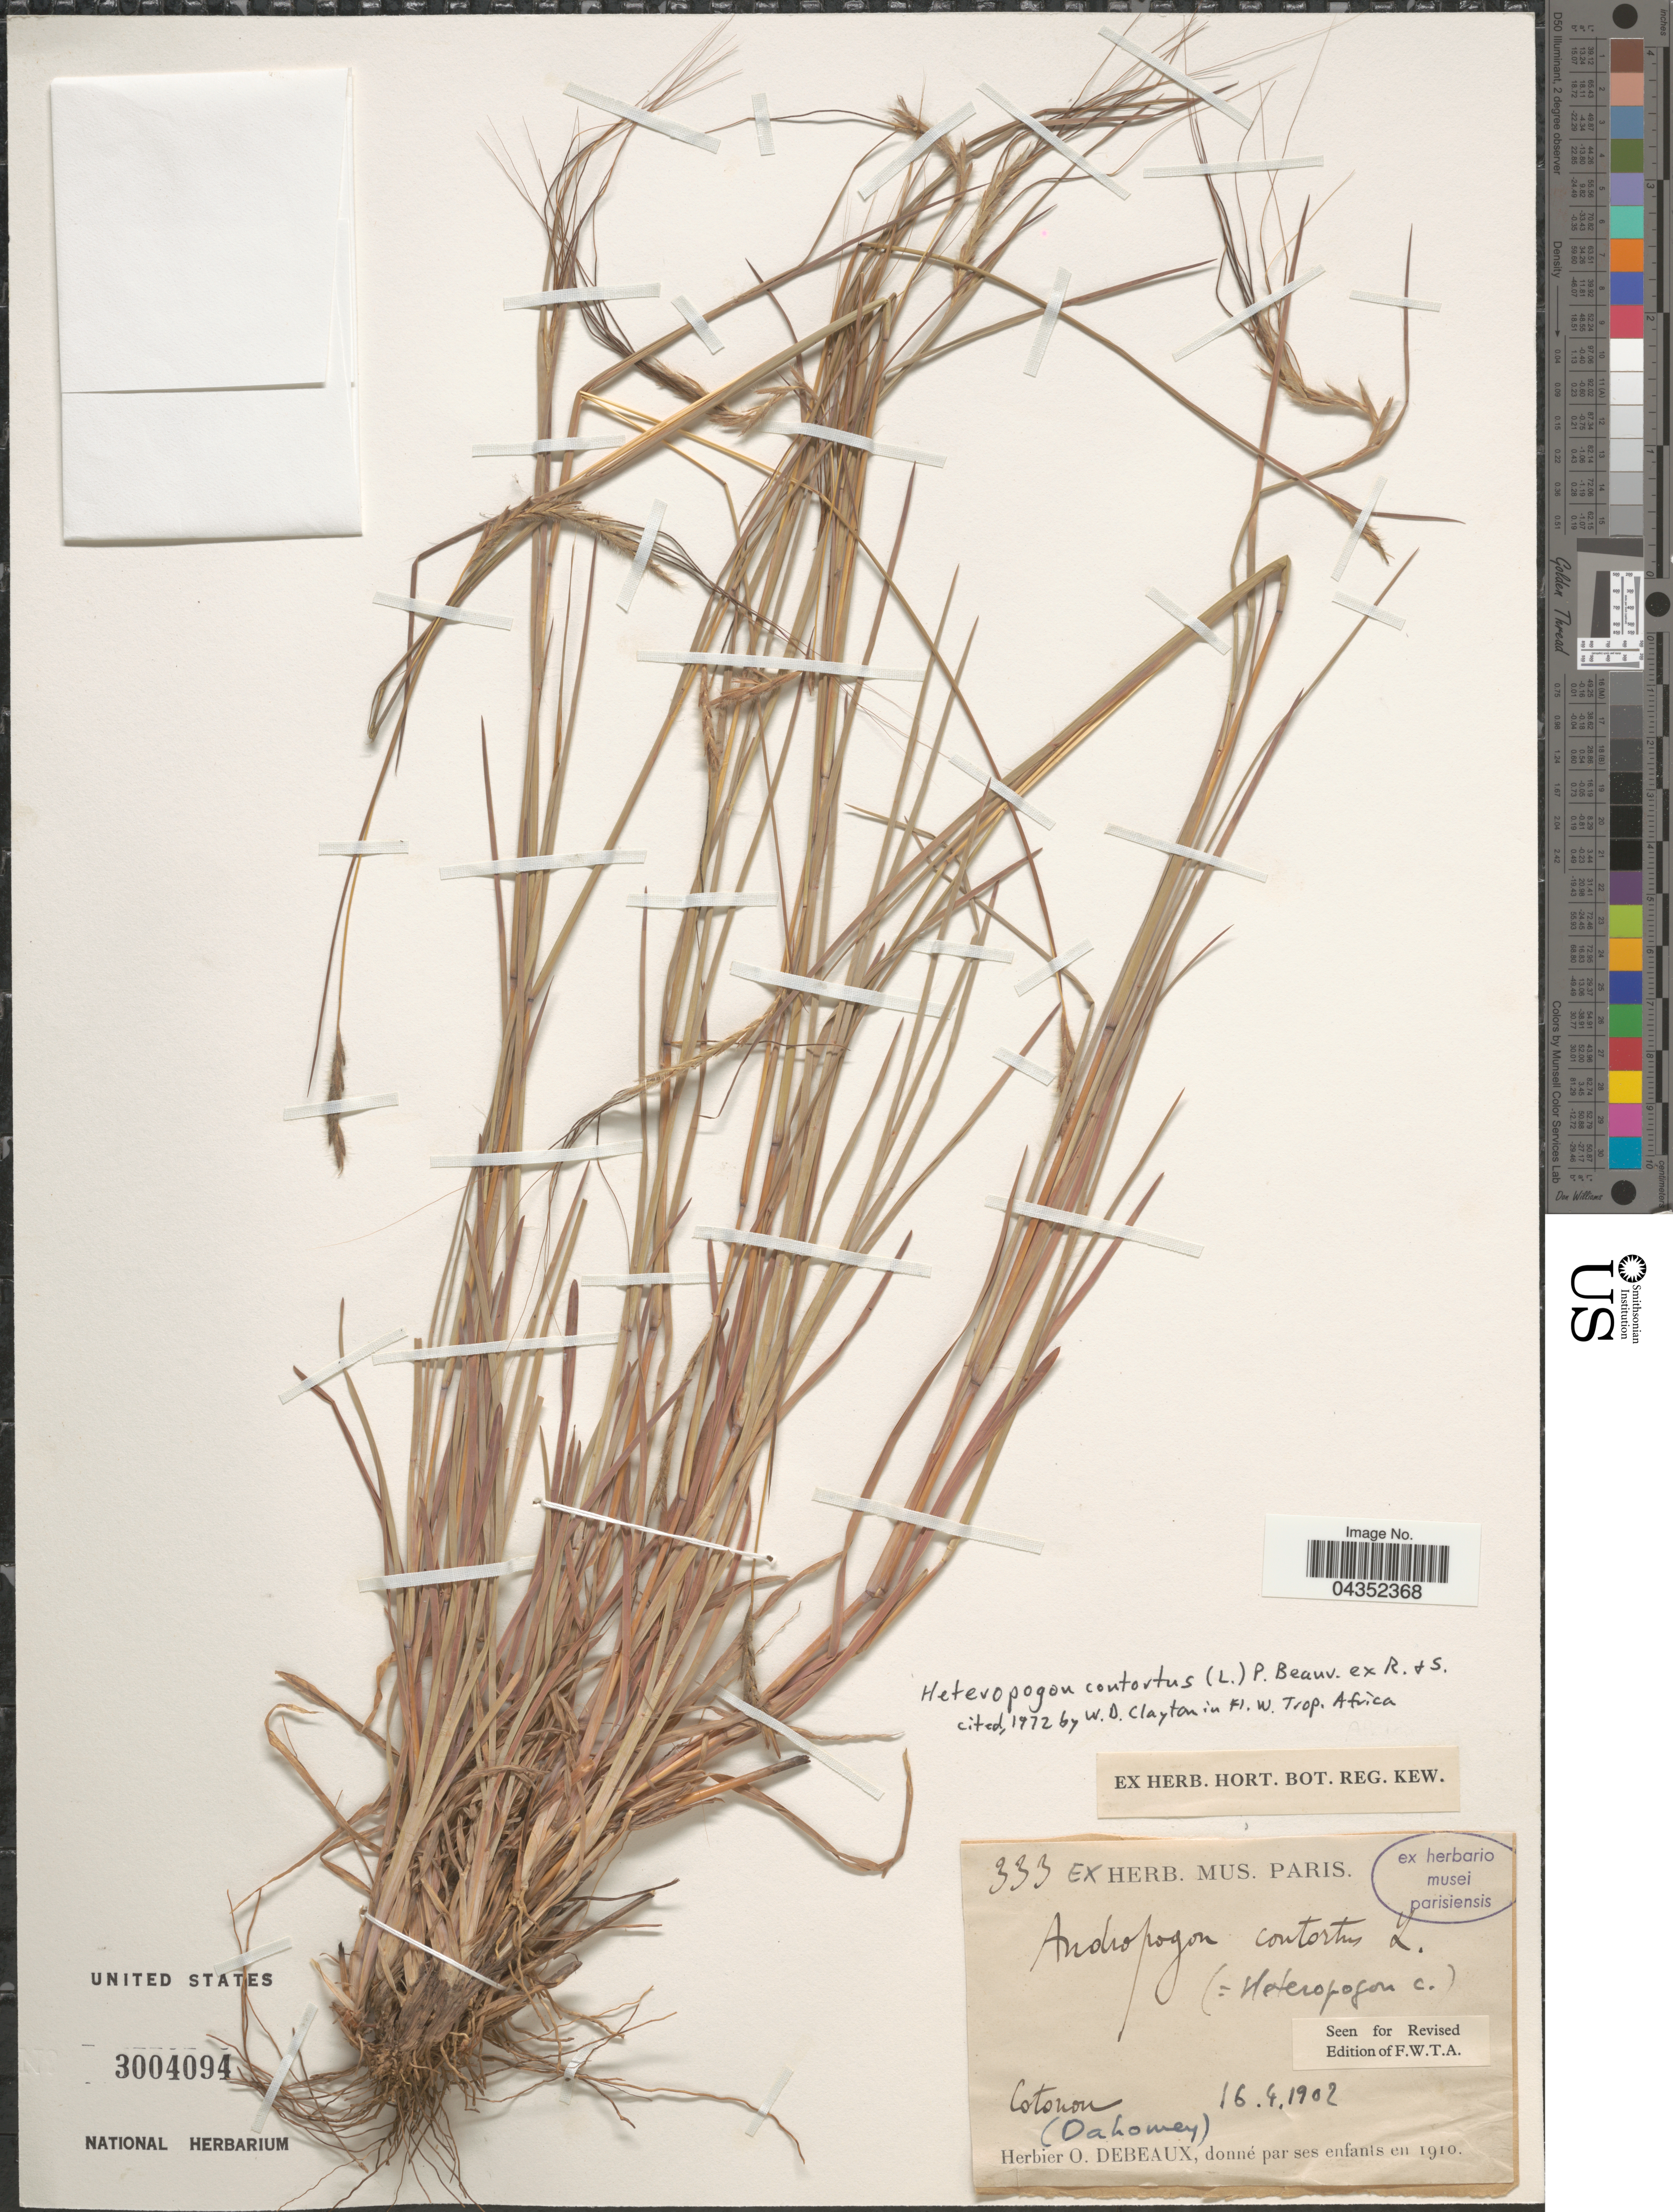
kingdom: Plantae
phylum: Tracheophyta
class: Liliopsida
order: Poales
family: Poaceae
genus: Heteropogon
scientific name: Heteropogon contortus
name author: (L.) P. Beauv. ex Roem. & Schult.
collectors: ex herb. O. Debeaux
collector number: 333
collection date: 1902-04-16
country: Benin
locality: Cotonou. (Dahomey).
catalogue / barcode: US 3004094